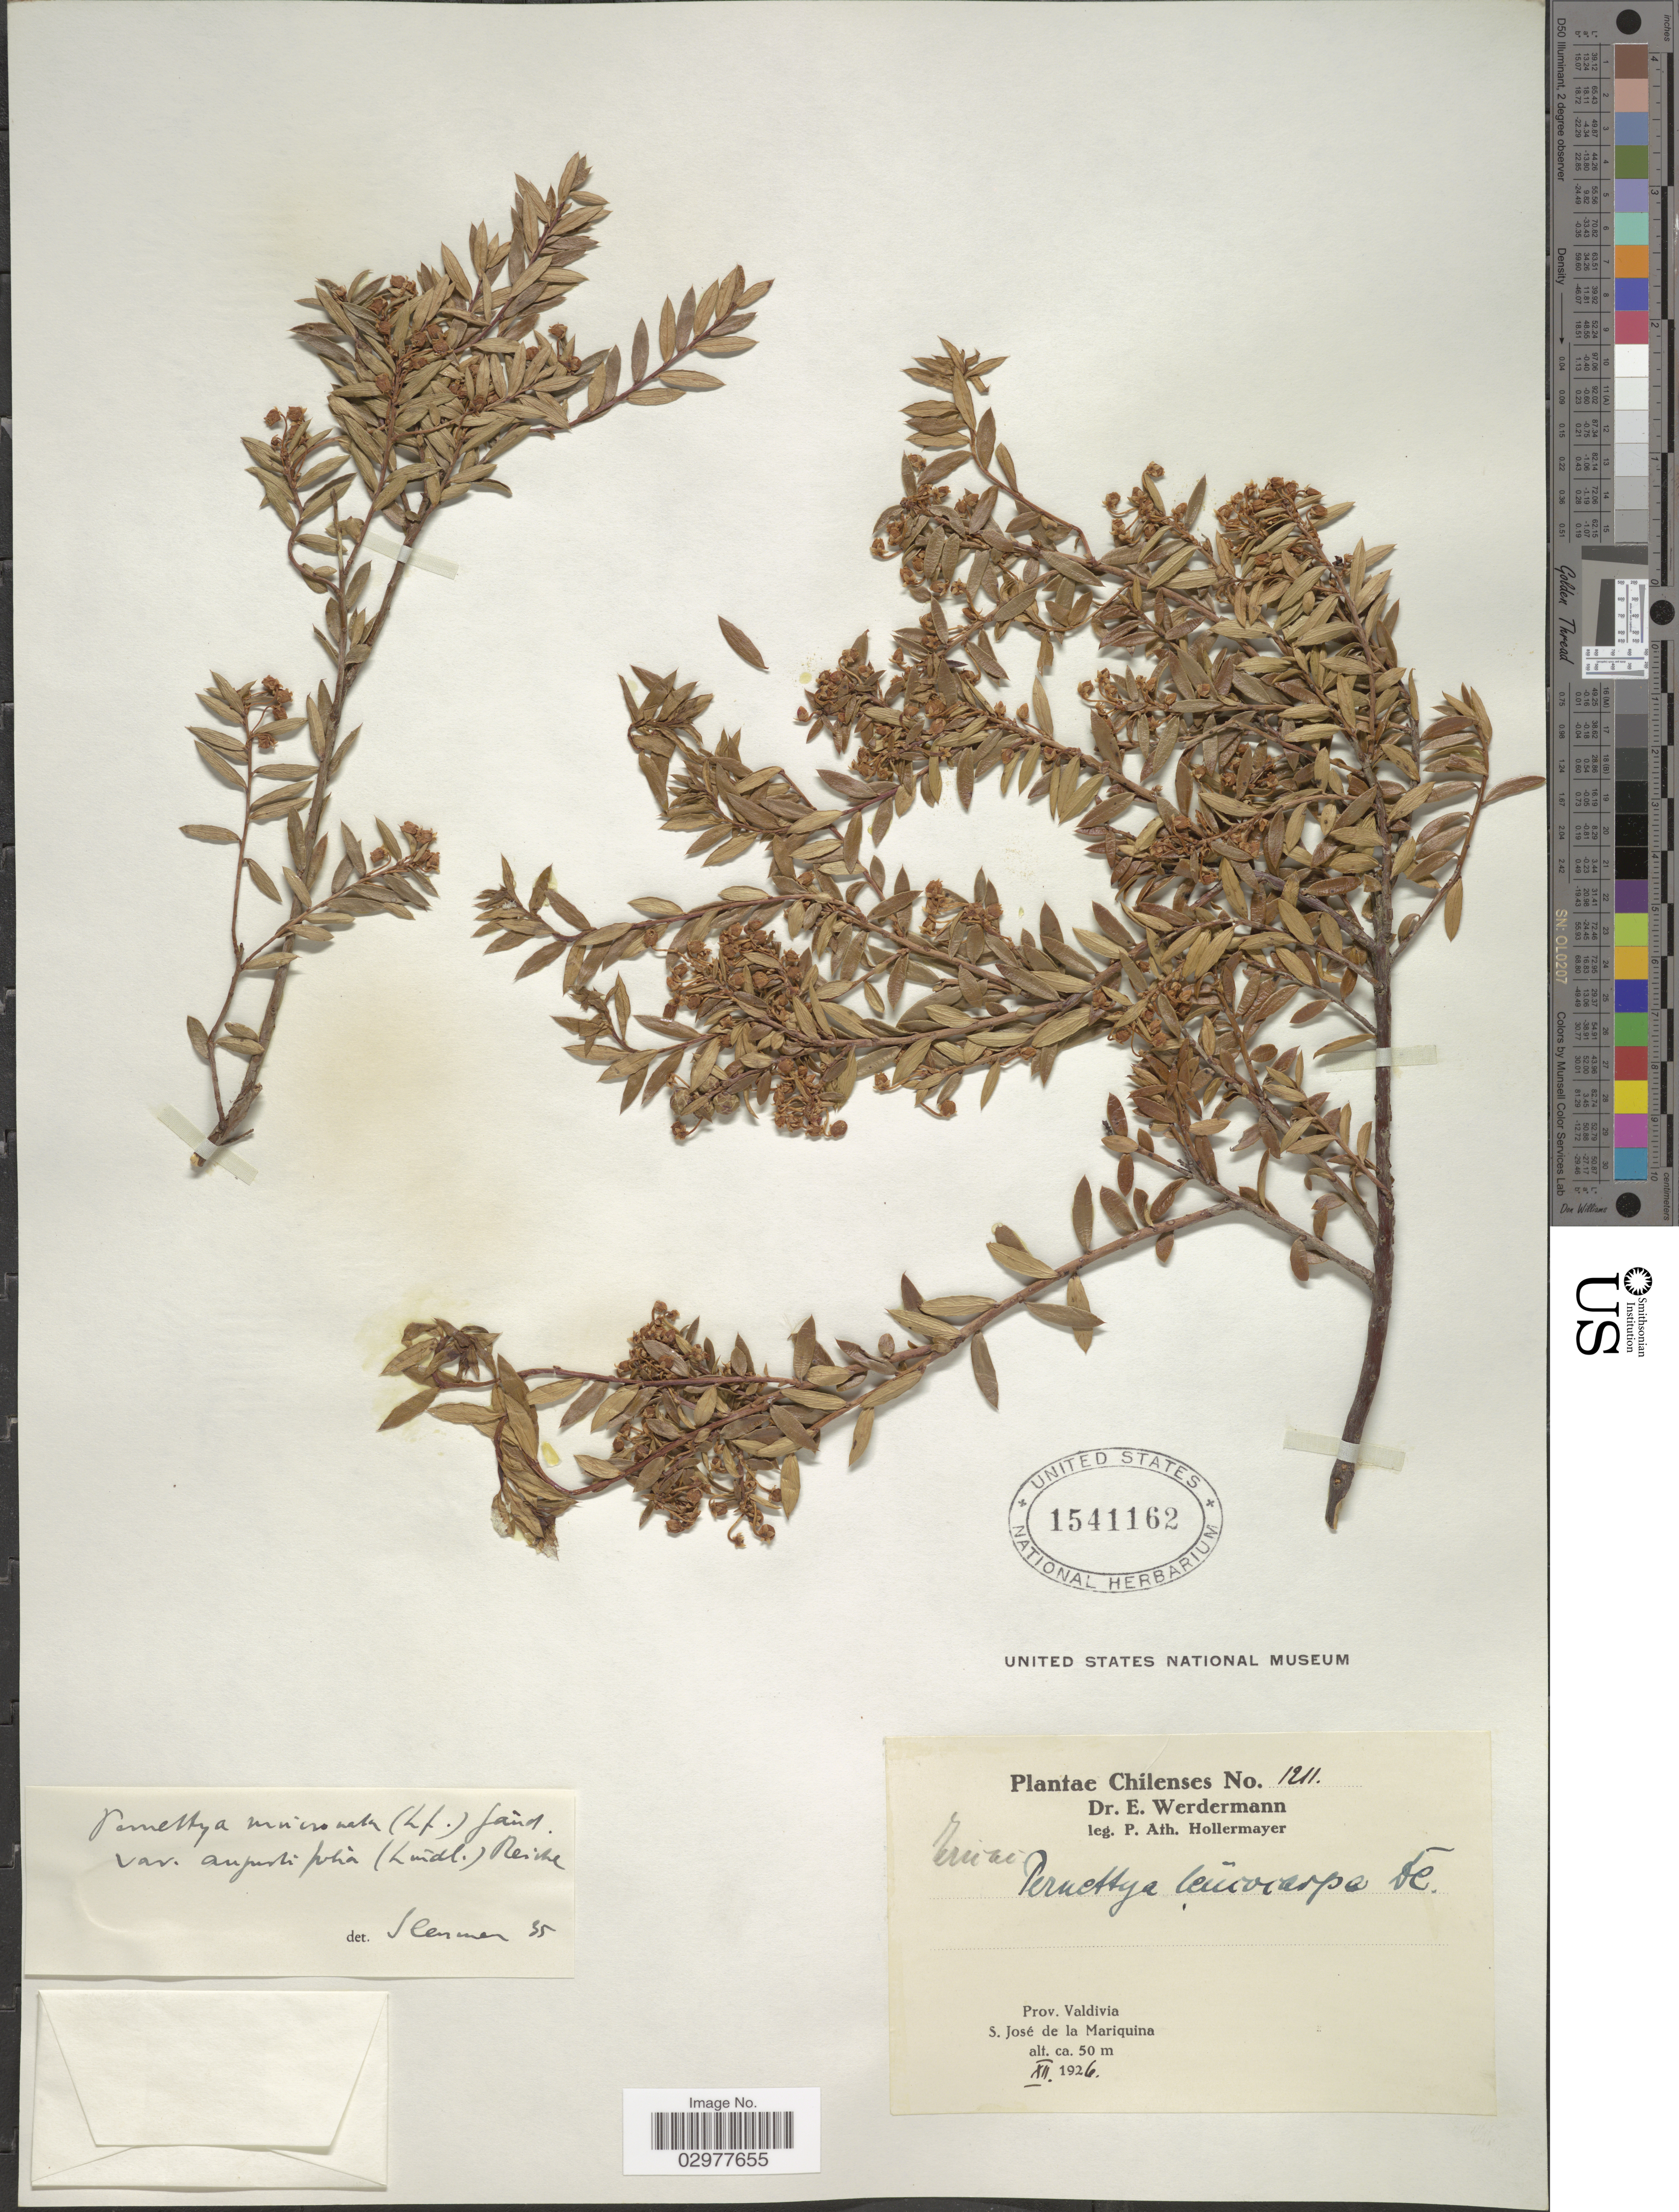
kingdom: Plantae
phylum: Tracheophyta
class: Magnoliopsida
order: Ericales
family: Ericaceae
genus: Pernettya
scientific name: Pernettya mucronata var. angustifolia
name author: (Lindl.) Reiche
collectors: P. Hollermayer & E. Werdermann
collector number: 1211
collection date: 1926-12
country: Chile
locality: Prov. Valdivia, S. José de la Mariquina.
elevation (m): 50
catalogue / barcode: US 1541162